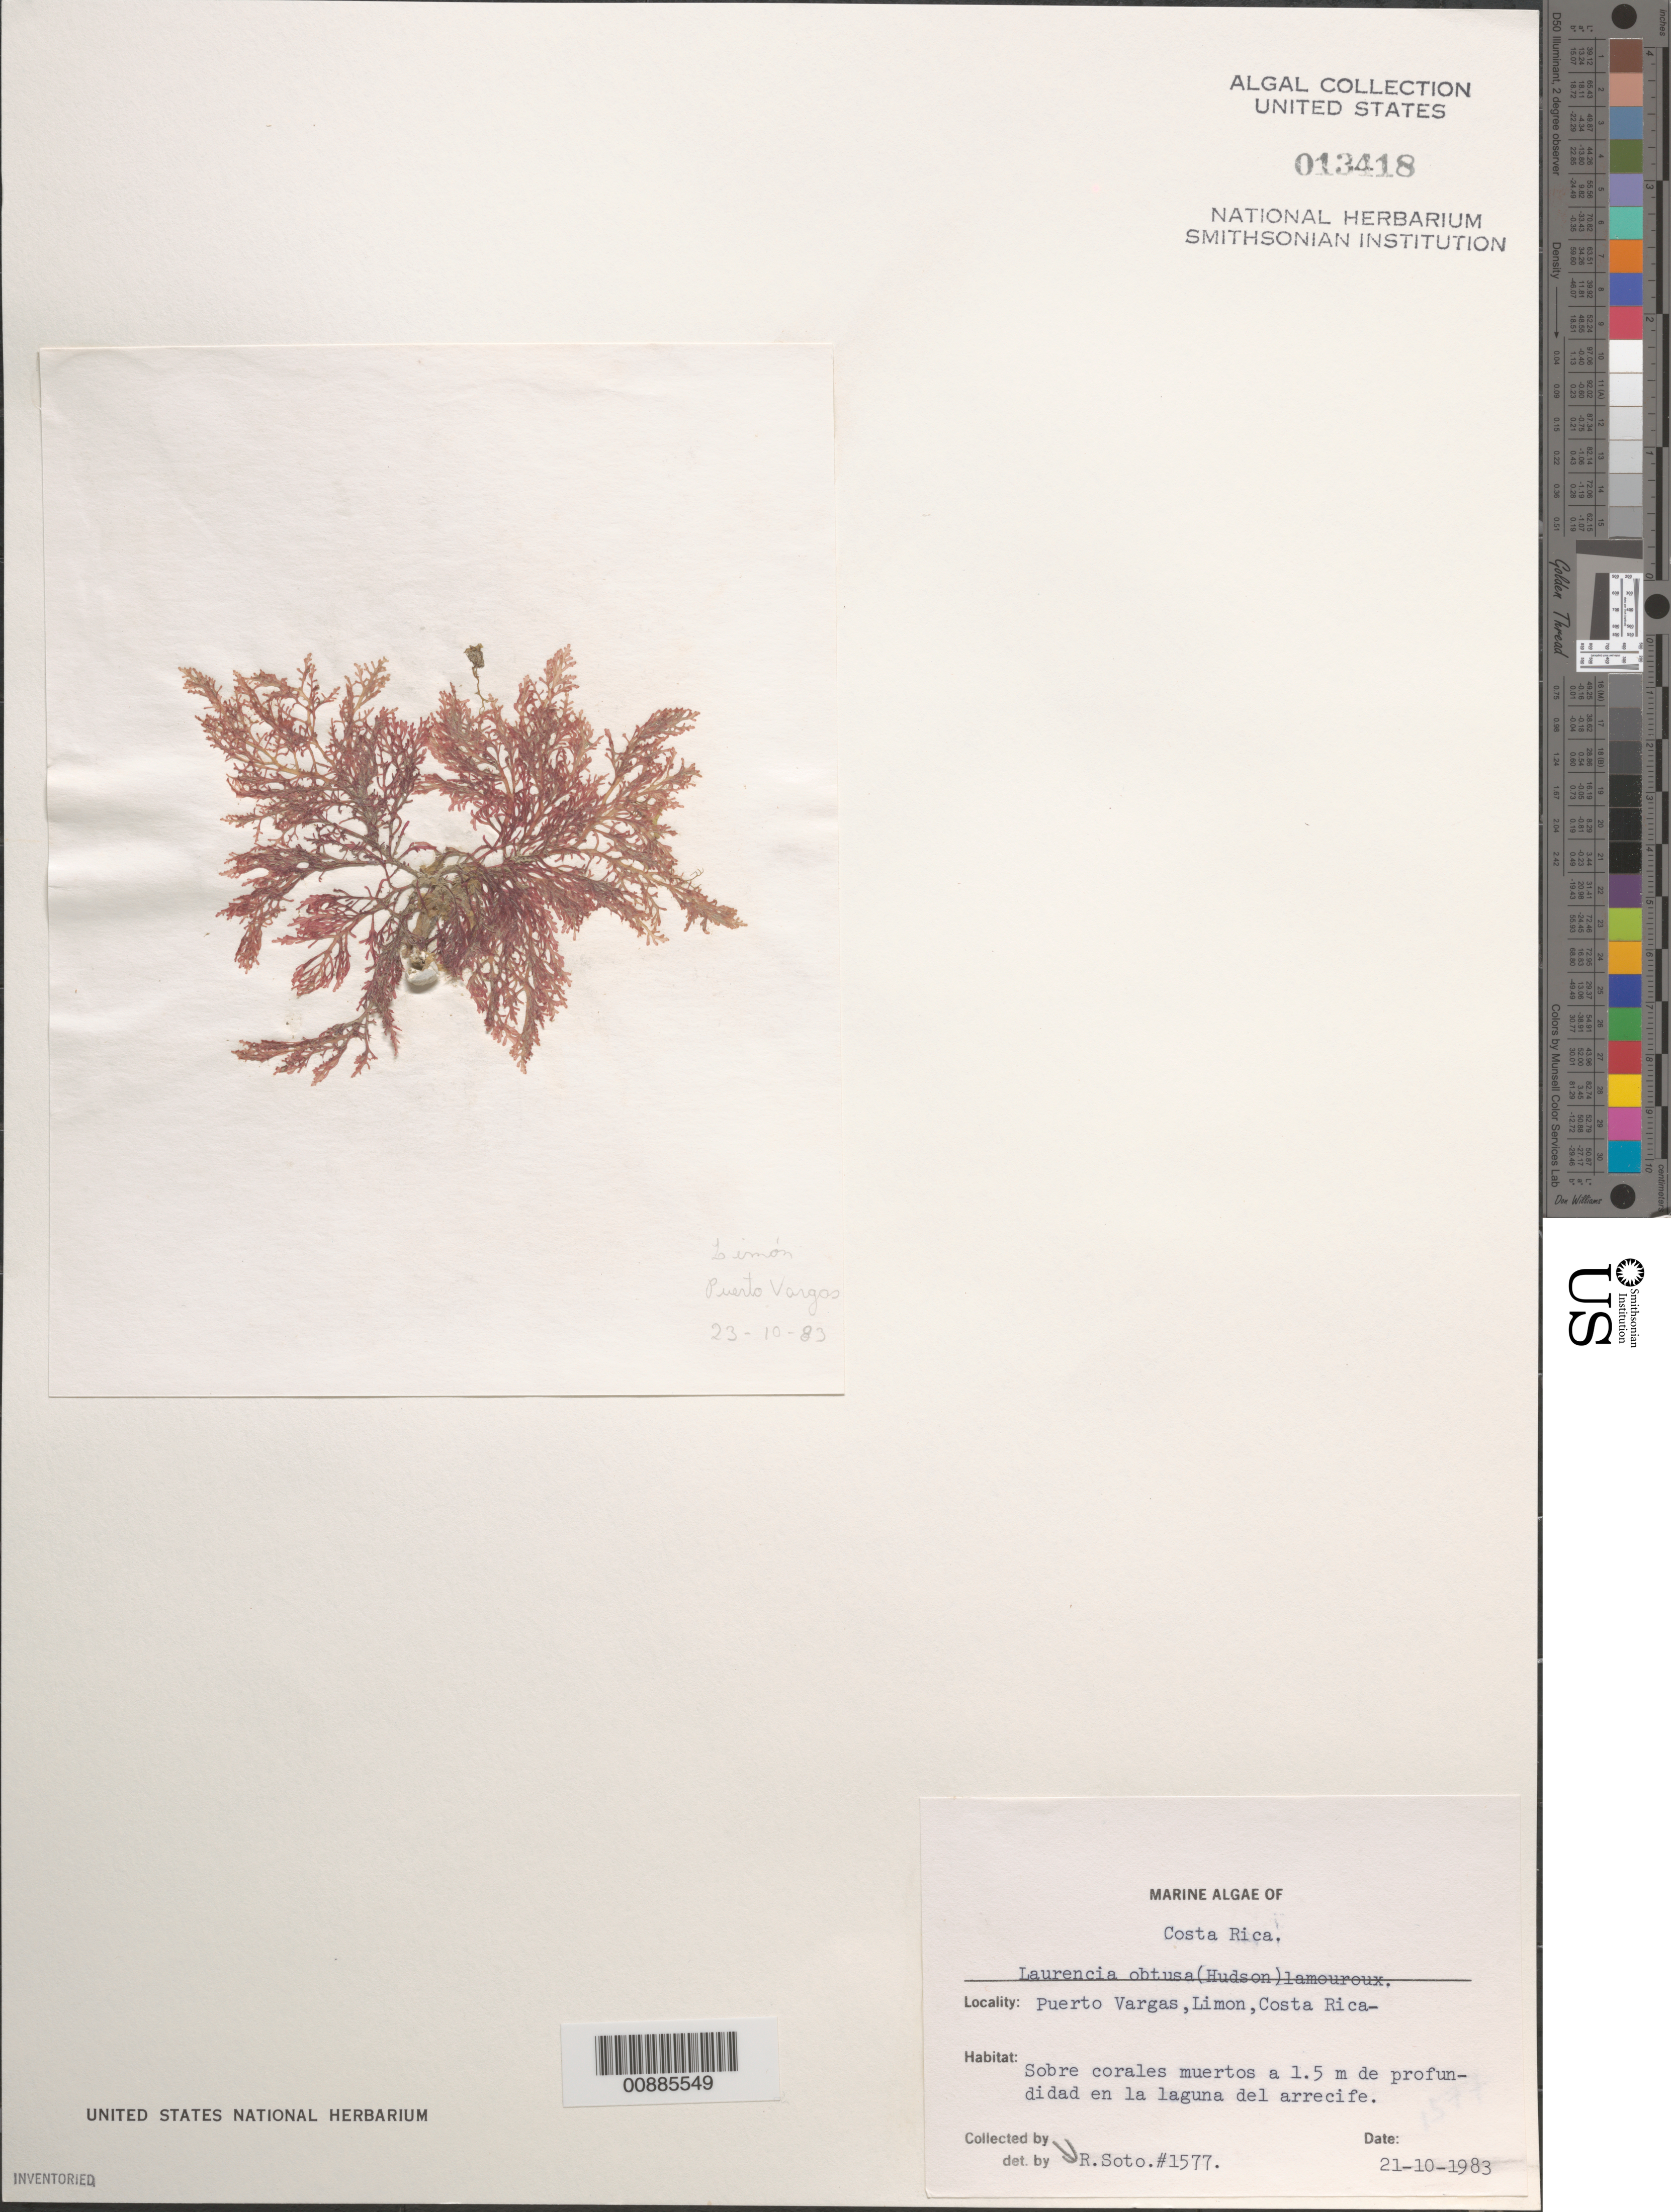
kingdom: Plantae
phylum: Rhodophyta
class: Florideophyceae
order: Ceramiales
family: Rhodomelaceae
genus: Laurencia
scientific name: Laurencia obtusa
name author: (Huds.) J.V.Lamouroux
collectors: R. Soto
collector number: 1577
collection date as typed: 21 Oct 1983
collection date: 1983-10-21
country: Costa Rica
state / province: Limón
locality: Puerto Vargas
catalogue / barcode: US 13418